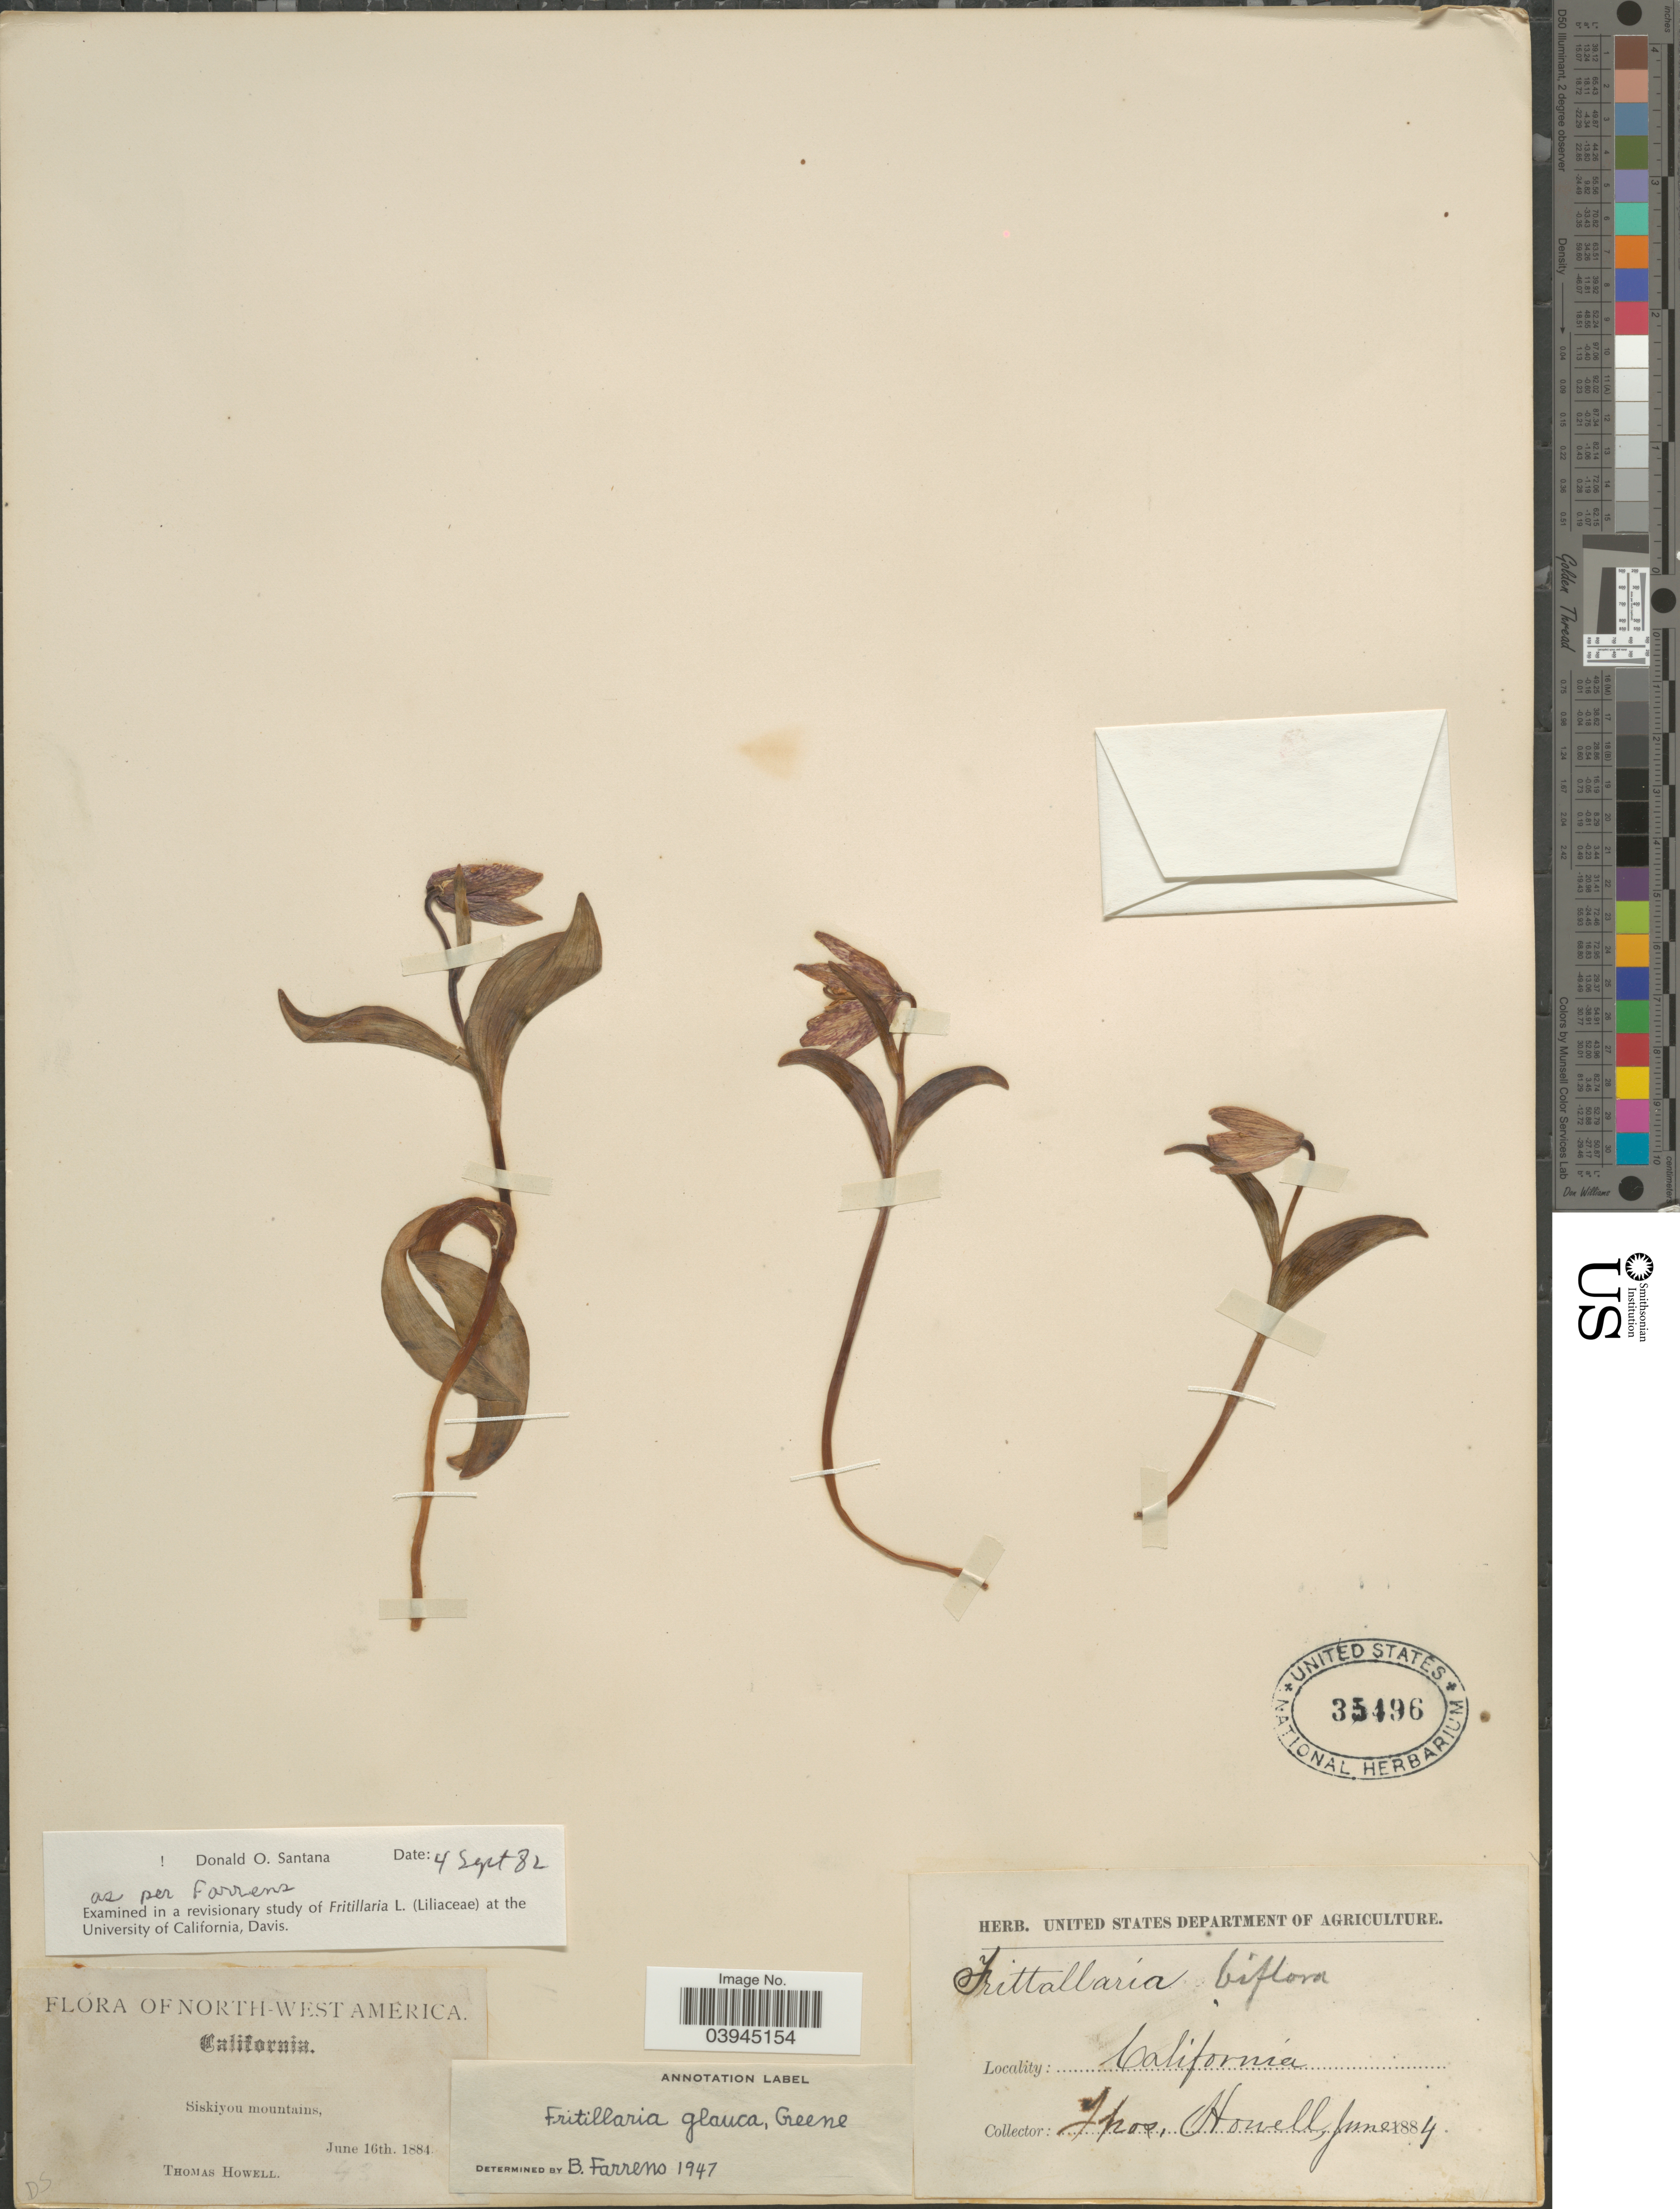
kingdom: Plantae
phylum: Tracheophyta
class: Liliopsida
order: Liliales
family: Liliaceae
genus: Fritillaria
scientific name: Fritillaria glauca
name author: Greene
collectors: T. Howell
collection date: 1884-06-16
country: United States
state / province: California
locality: North-West America. Siskiyou mountains.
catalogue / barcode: US 35496